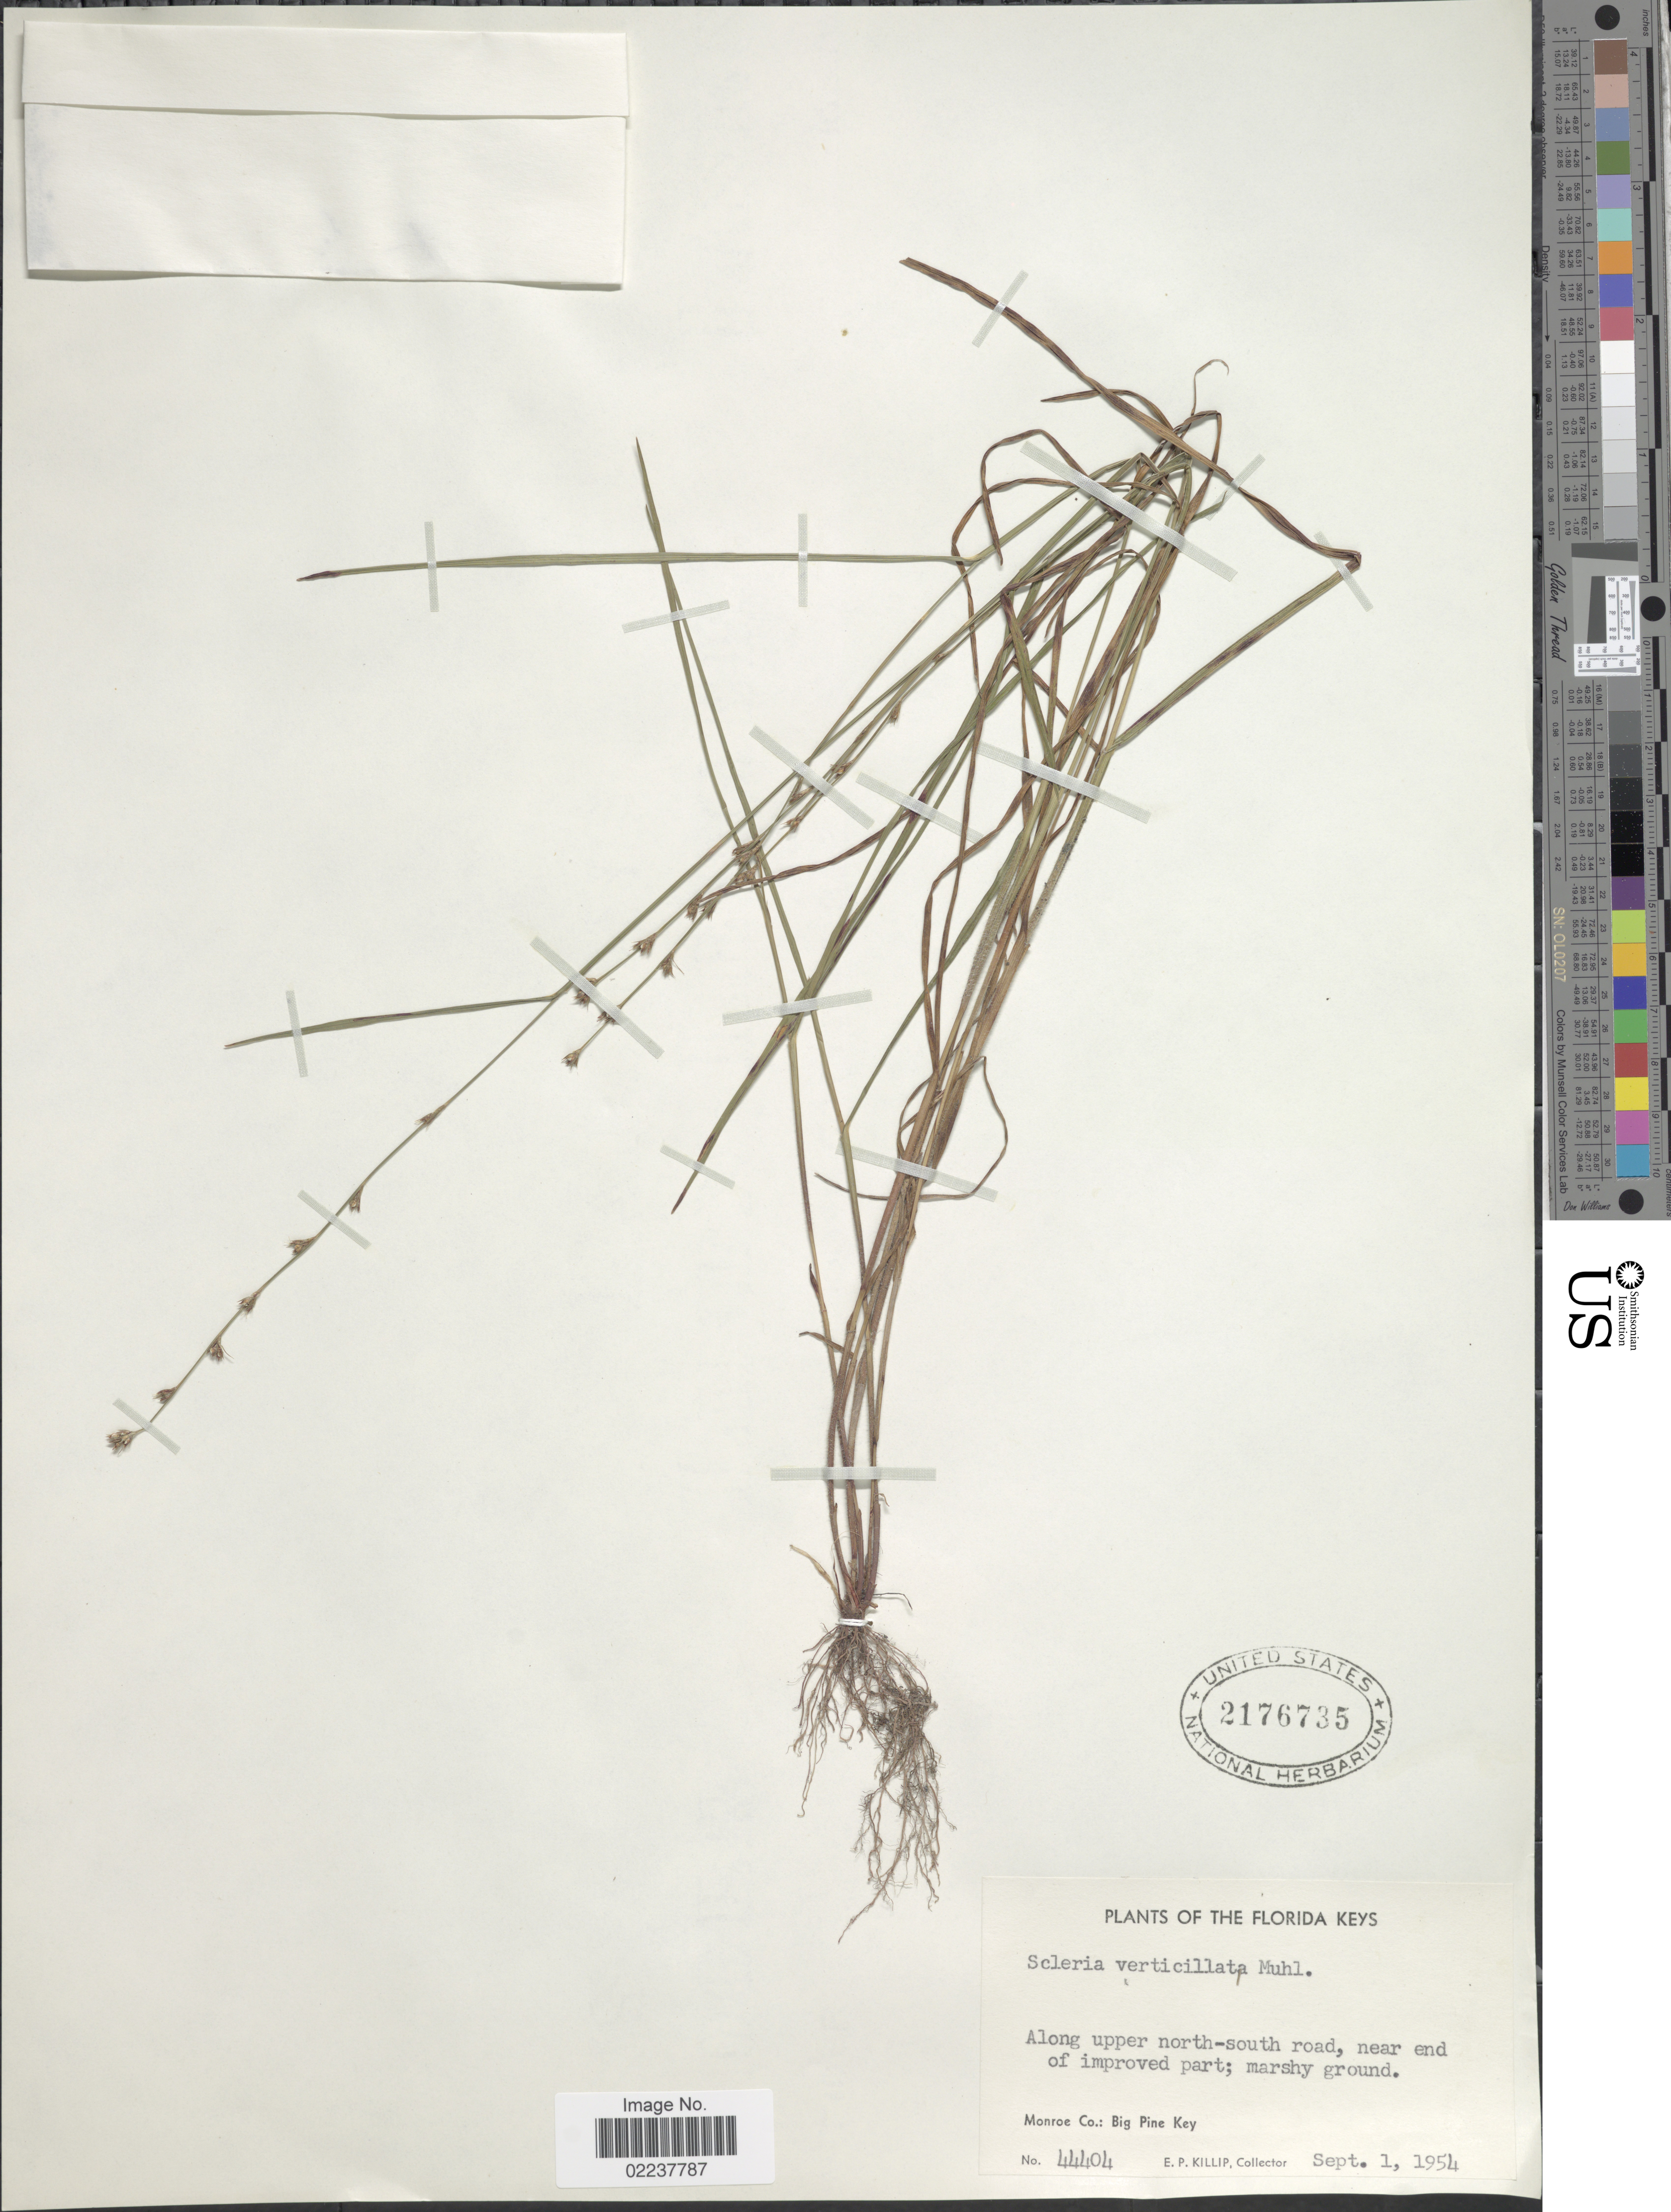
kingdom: Plantae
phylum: Tracheophyta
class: Liliopsida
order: Poales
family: Cyperaceae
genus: Scleria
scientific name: Scleria verticillata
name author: Muhl. ex Willd.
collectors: E. P. Killip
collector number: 44404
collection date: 1954-09-01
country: United States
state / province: Florida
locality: Florida Keys, Along upper north-south road, Monroe Co.: Big Pine Key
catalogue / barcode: US 2176735